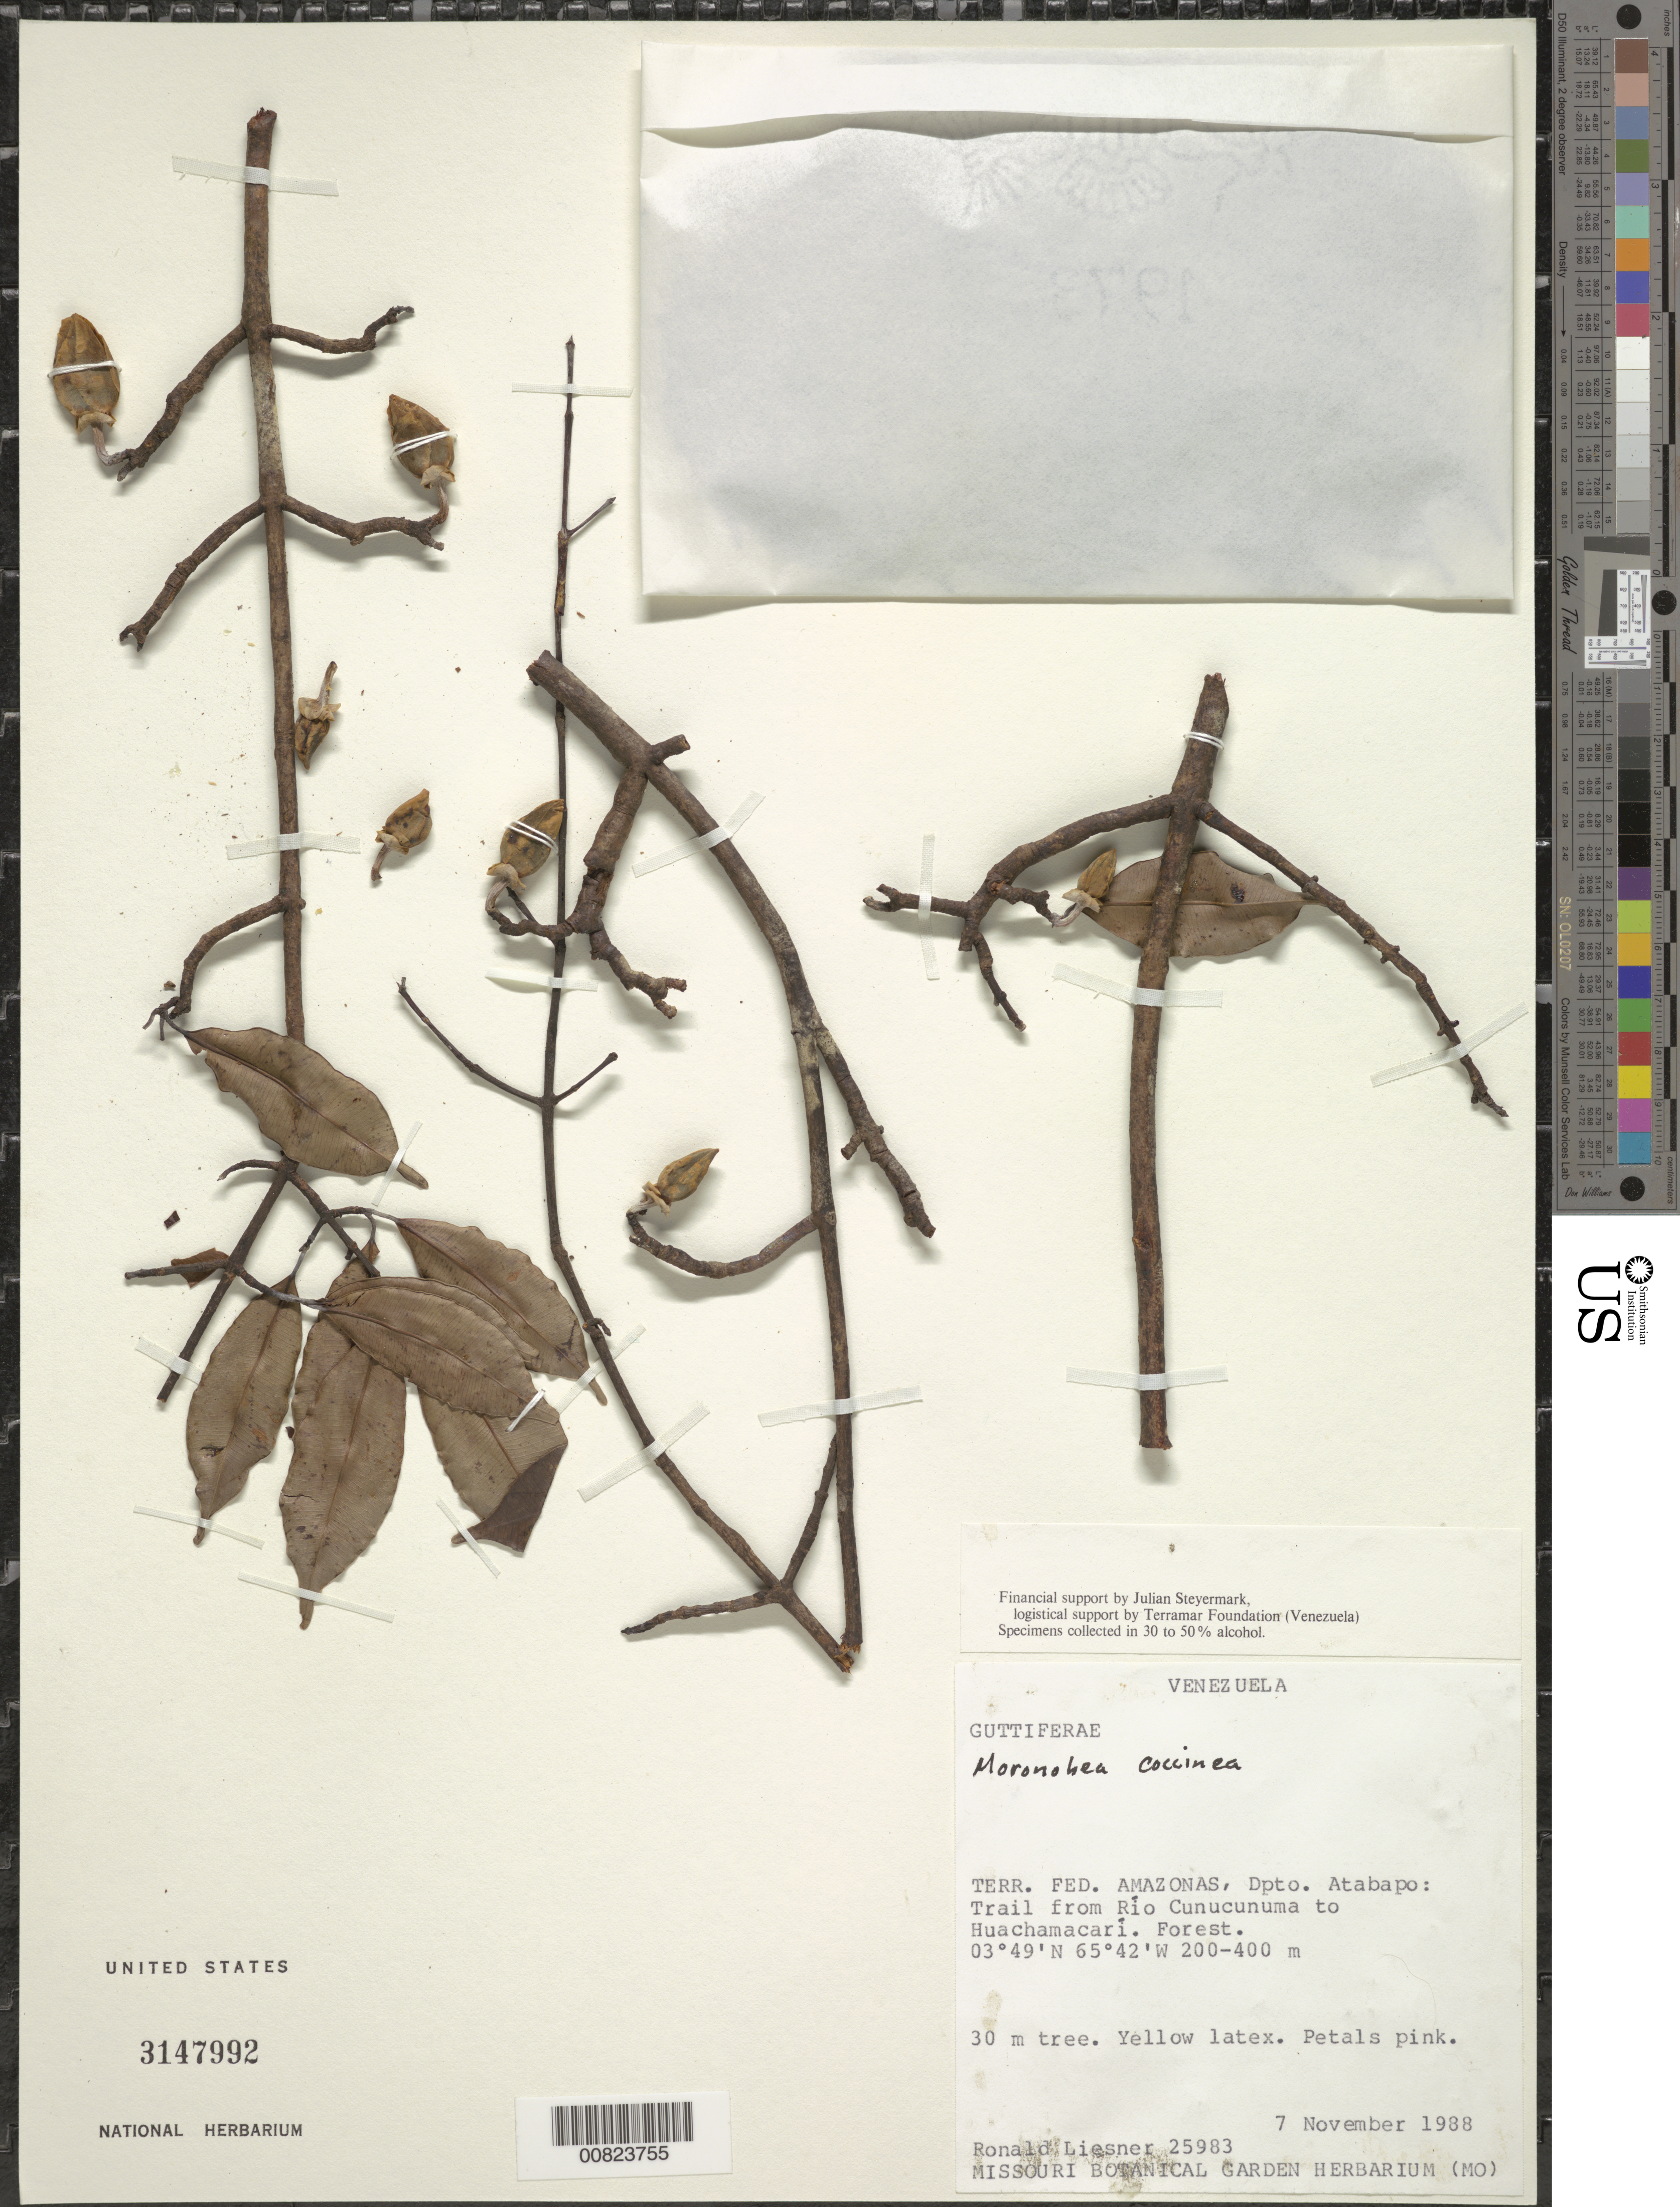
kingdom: Plantae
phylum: Tracheophyta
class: Magnoliopsida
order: Malpighiales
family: Clusiaceae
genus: Rheedia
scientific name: Rheedia coccinea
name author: Aubl.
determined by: Pipoly, J. J., III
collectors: R. L. Liesner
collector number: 25983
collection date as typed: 7-Nov-88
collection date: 1988-11-07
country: Venezuela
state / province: Amazonas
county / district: Atabapo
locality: Río Cunucunuma to Huachamacari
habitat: Forest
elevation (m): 200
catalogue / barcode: US 3147992